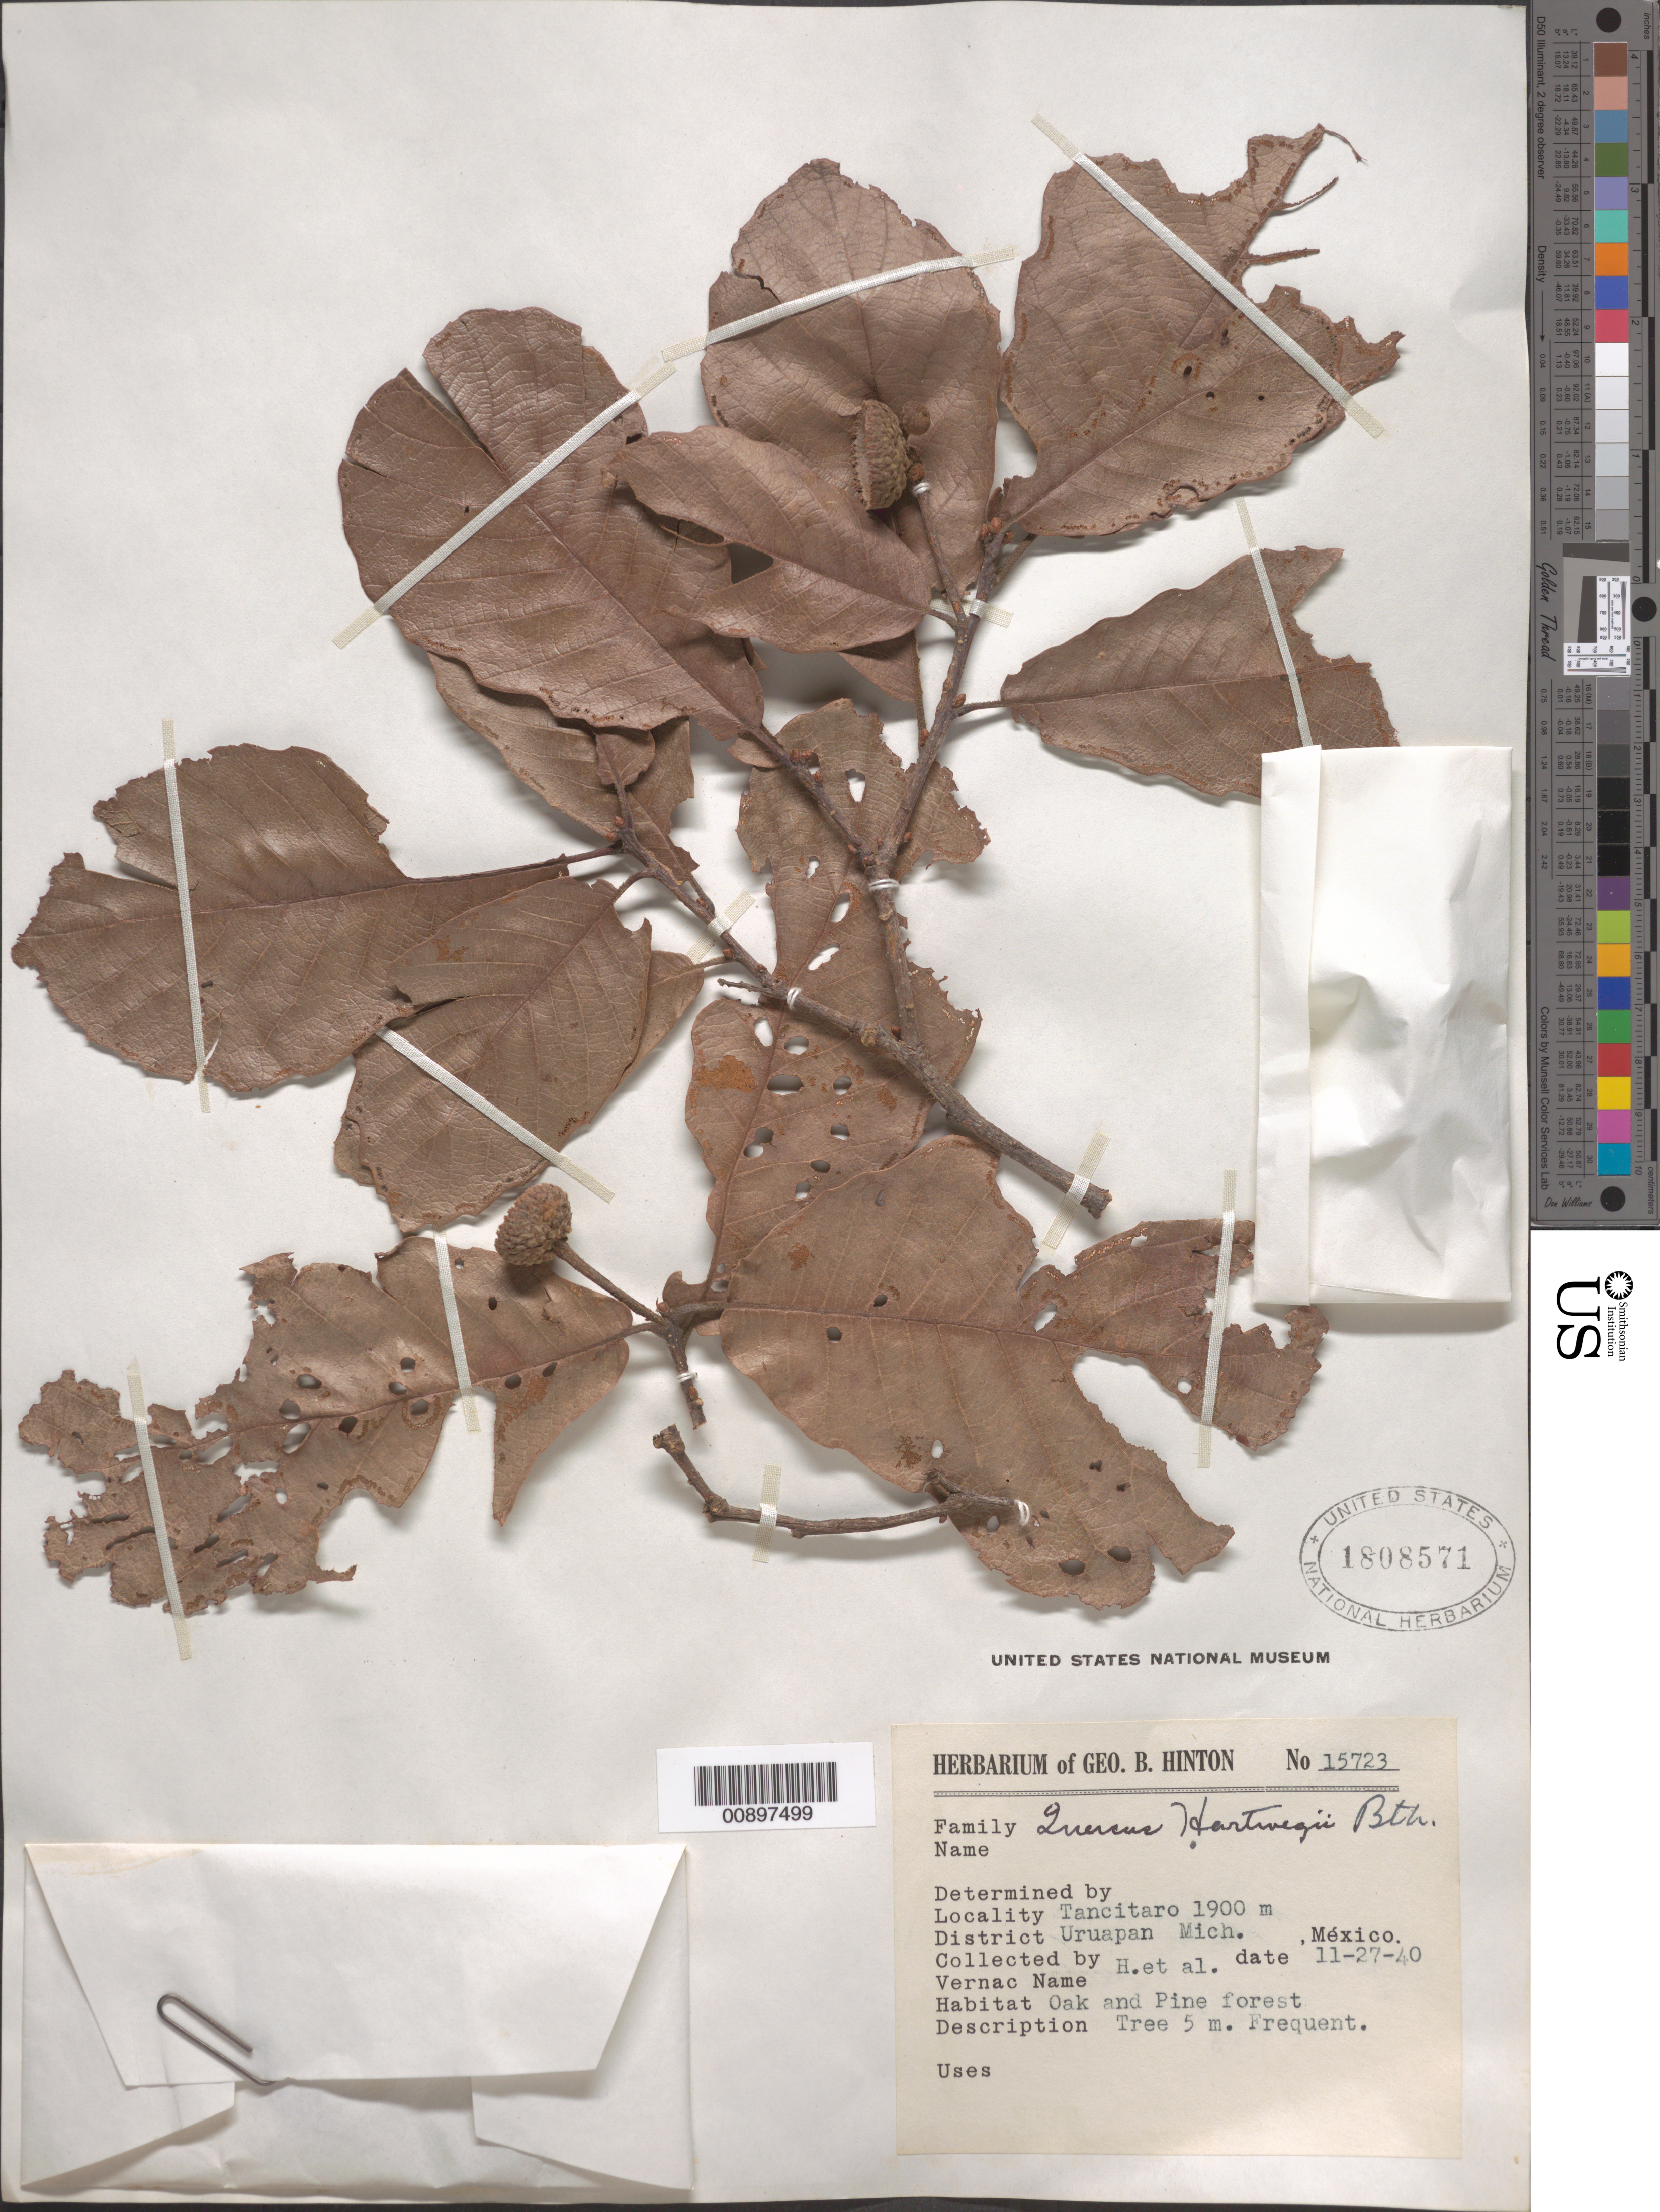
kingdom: Plantae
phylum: Tracheophyta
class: Magnoliopsida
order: Fagales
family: Fagaceae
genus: Quercus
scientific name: Quercus hartwegii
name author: Benth.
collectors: G. B. Hinton & et al.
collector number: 15723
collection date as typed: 27 Nov 1940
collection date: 1940-11-27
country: Mexico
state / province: Michoacán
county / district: Uruapan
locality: Tancitaro, District Uruapan, Michoacán.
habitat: Oak and Pine forest.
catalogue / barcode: US 1808571